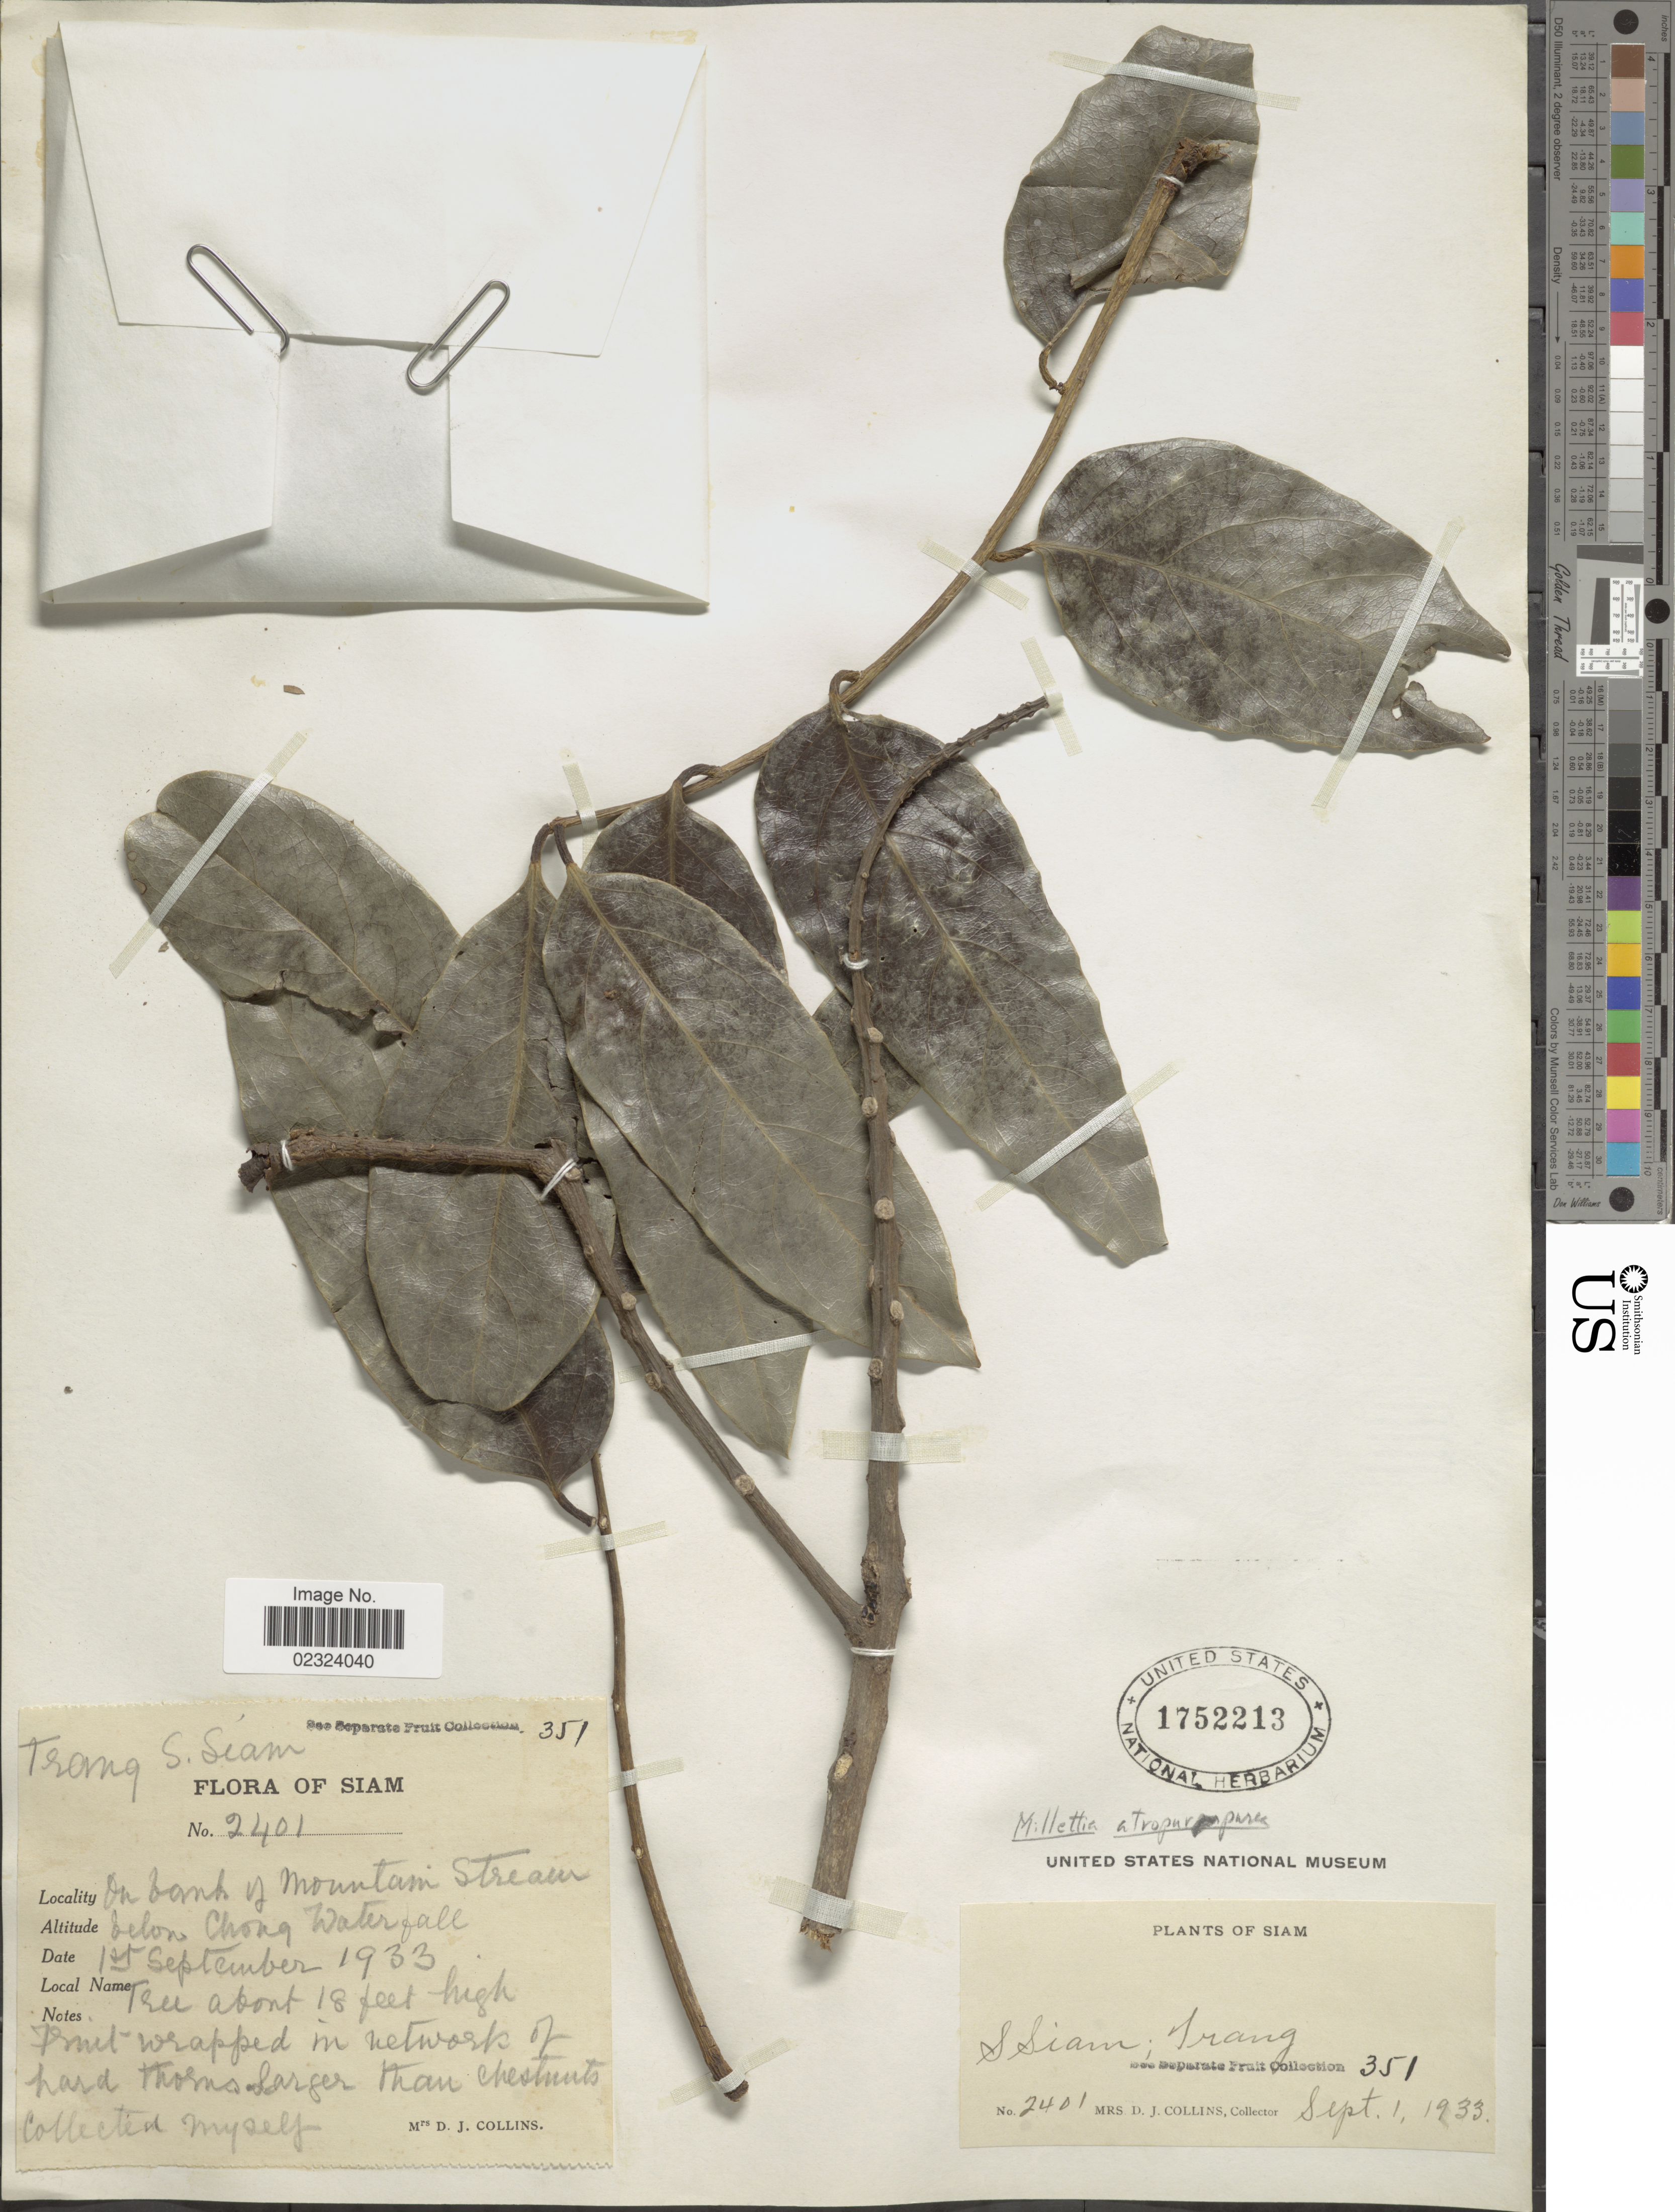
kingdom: Plantae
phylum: Tracheophyta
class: Magnoliopsida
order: Fabales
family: Fabaceae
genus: Adinobotrys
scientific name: Adinobotrys atropurpureus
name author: (Wall.) Dunn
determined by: Strong, Mark T., (BOT), Smithsonian Institution - National Museum of Natural History (UNITED STATES)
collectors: Mrs. D. J. Collins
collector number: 2401/351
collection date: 1933-09-01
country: Thailand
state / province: Trang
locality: S. Siam. On bank of Mountain Stream.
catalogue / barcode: US 1752213